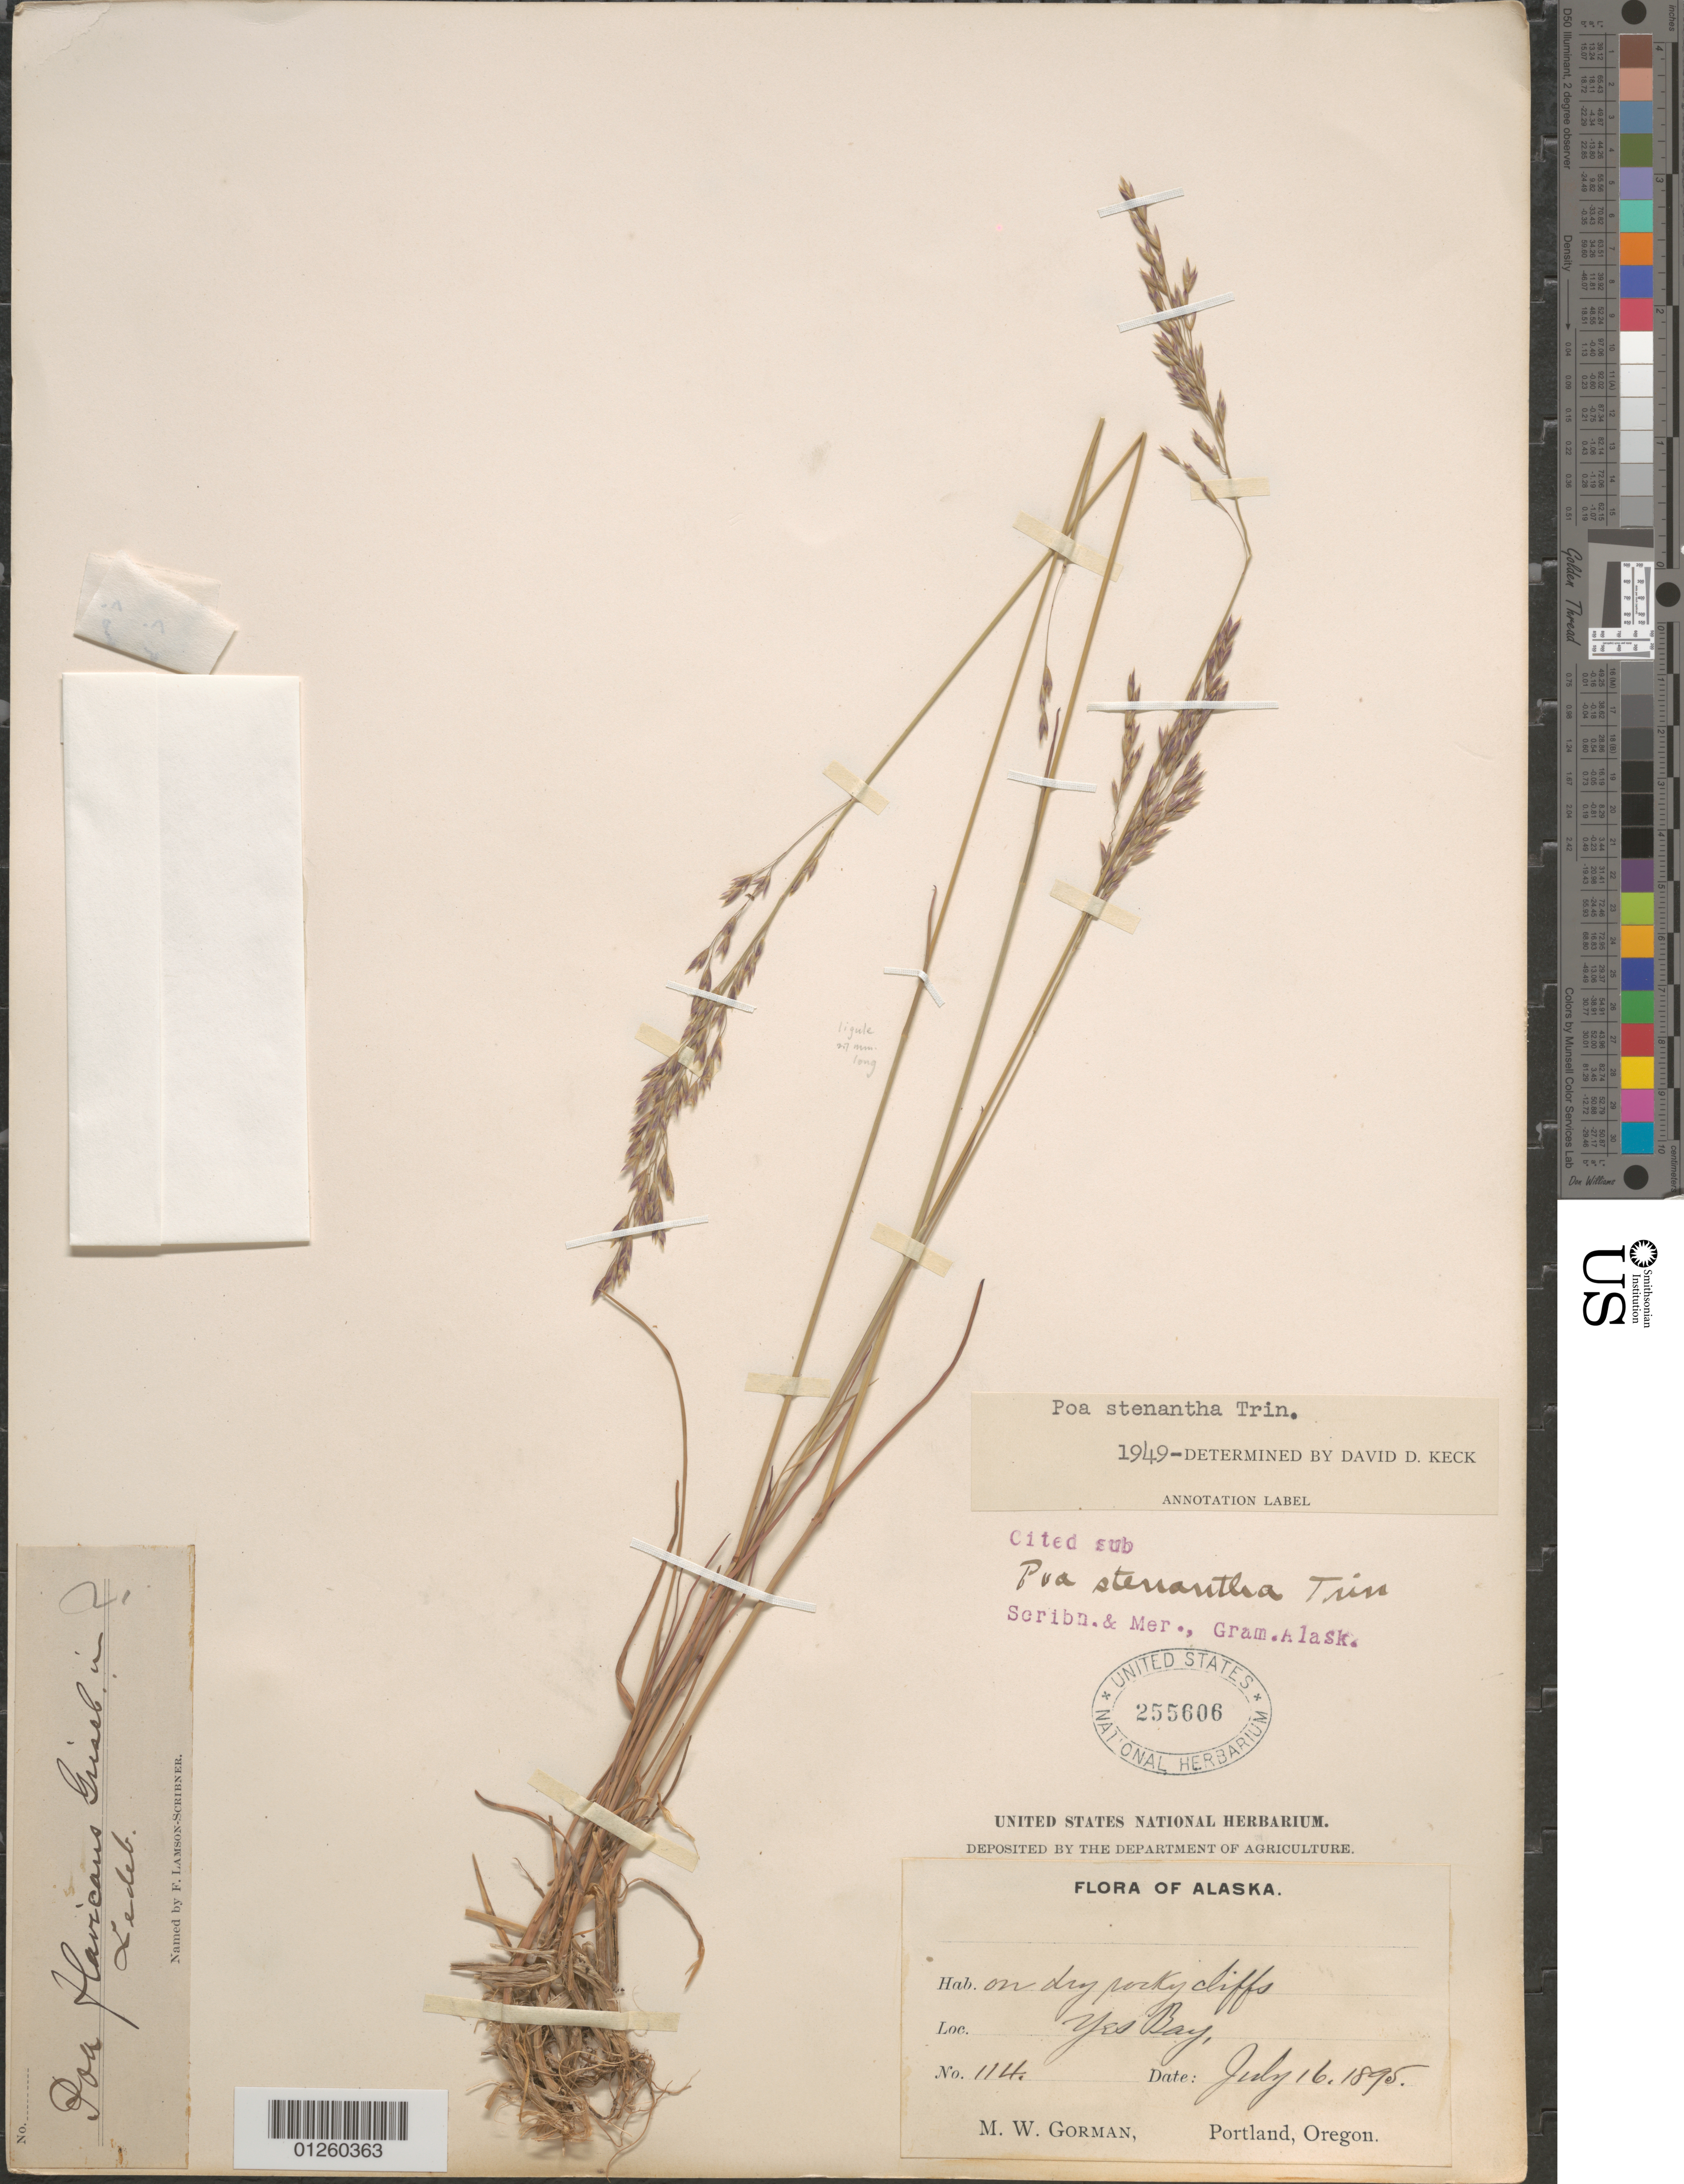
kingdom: Plantae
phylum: Tracheophyta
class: Liliopsida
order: Poales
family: Poaceae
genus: Poa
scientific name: Poa stenantha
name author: Trin.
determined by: Soreng, Robert J., Research Associate (BOT), Smithsonian Institution - National Museum of Natural History (UNITED STATES)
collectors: M. W. Gorman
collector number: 114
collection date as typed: July 16, 1895.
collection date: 1895-07-16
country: United States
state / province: Alaska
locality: Yes Bay.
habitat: on dry rocky cliffs.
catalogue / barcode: US 255606